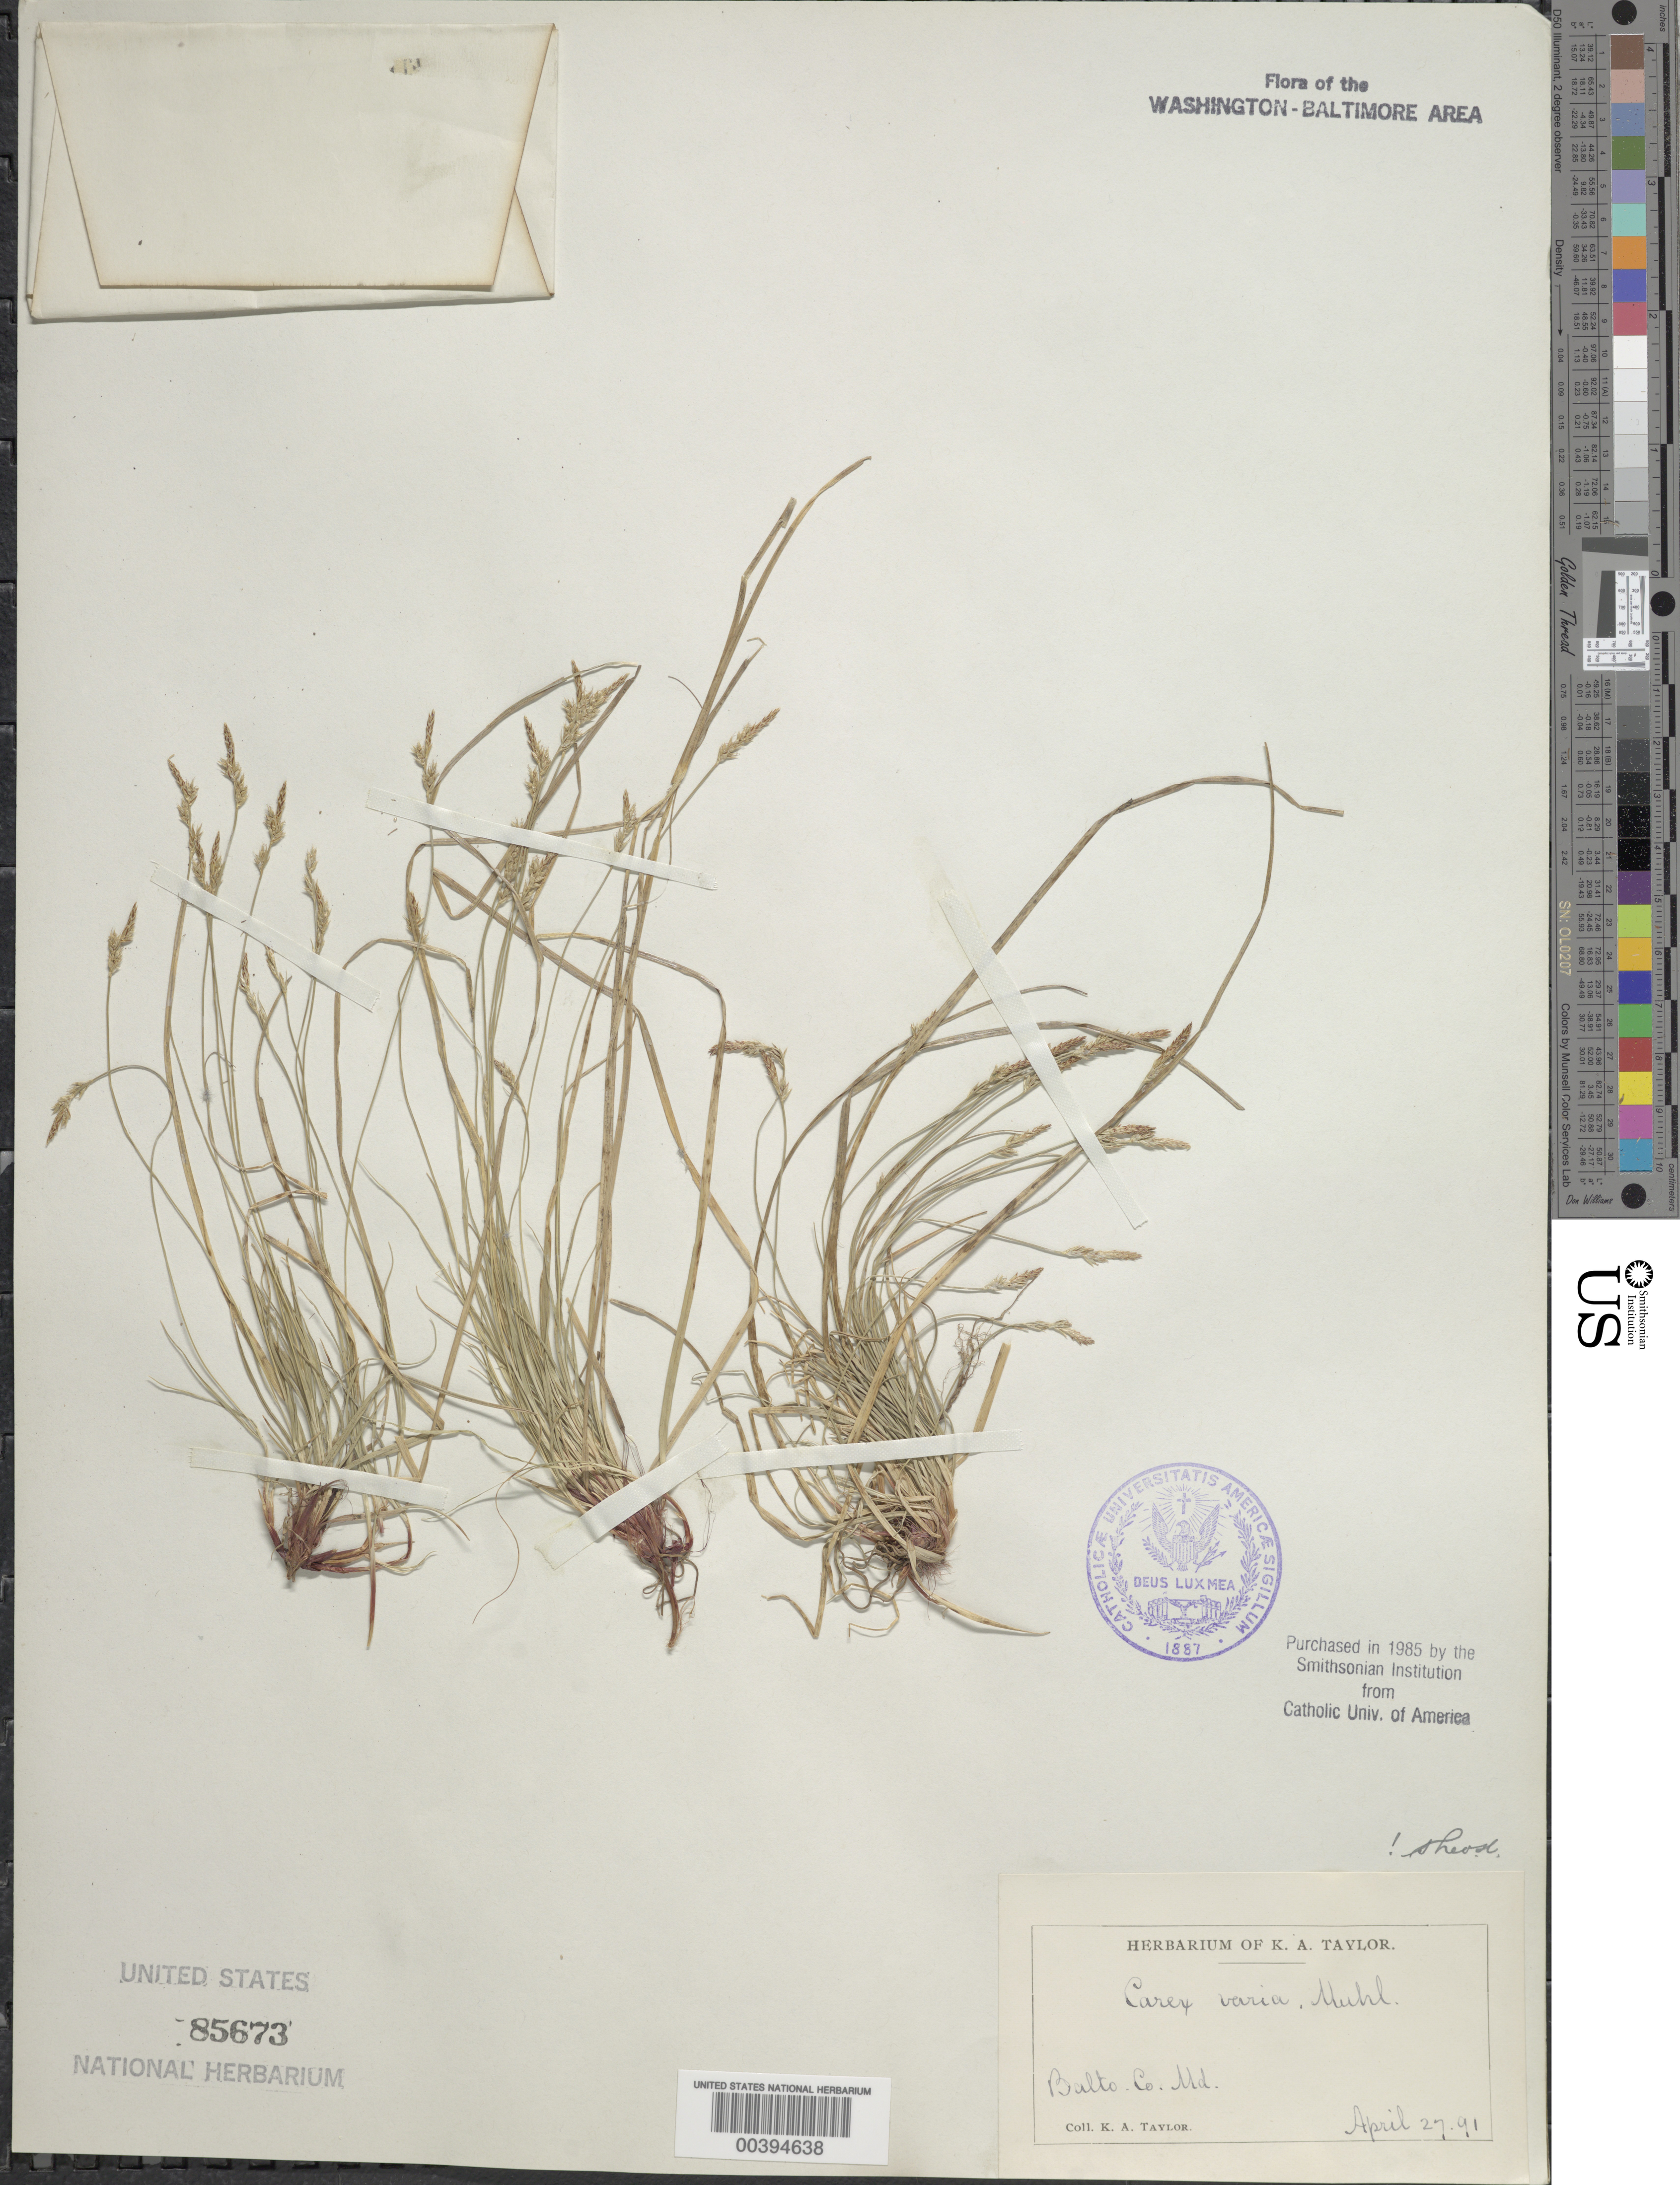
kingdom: Plantae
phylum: Tracheophyta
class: Liliopsida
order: Poales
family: Cyperaceae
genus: Carex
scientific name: Carex albicans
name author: Willd. ex Spreng.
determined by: Shetler, Stanwyn G., (US), NMNH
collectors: K. A. Taylor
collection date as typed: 27 Apr 1891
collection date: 1891-04-27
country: United States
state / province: Maryland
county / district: Baltimore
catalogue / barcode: US 85673